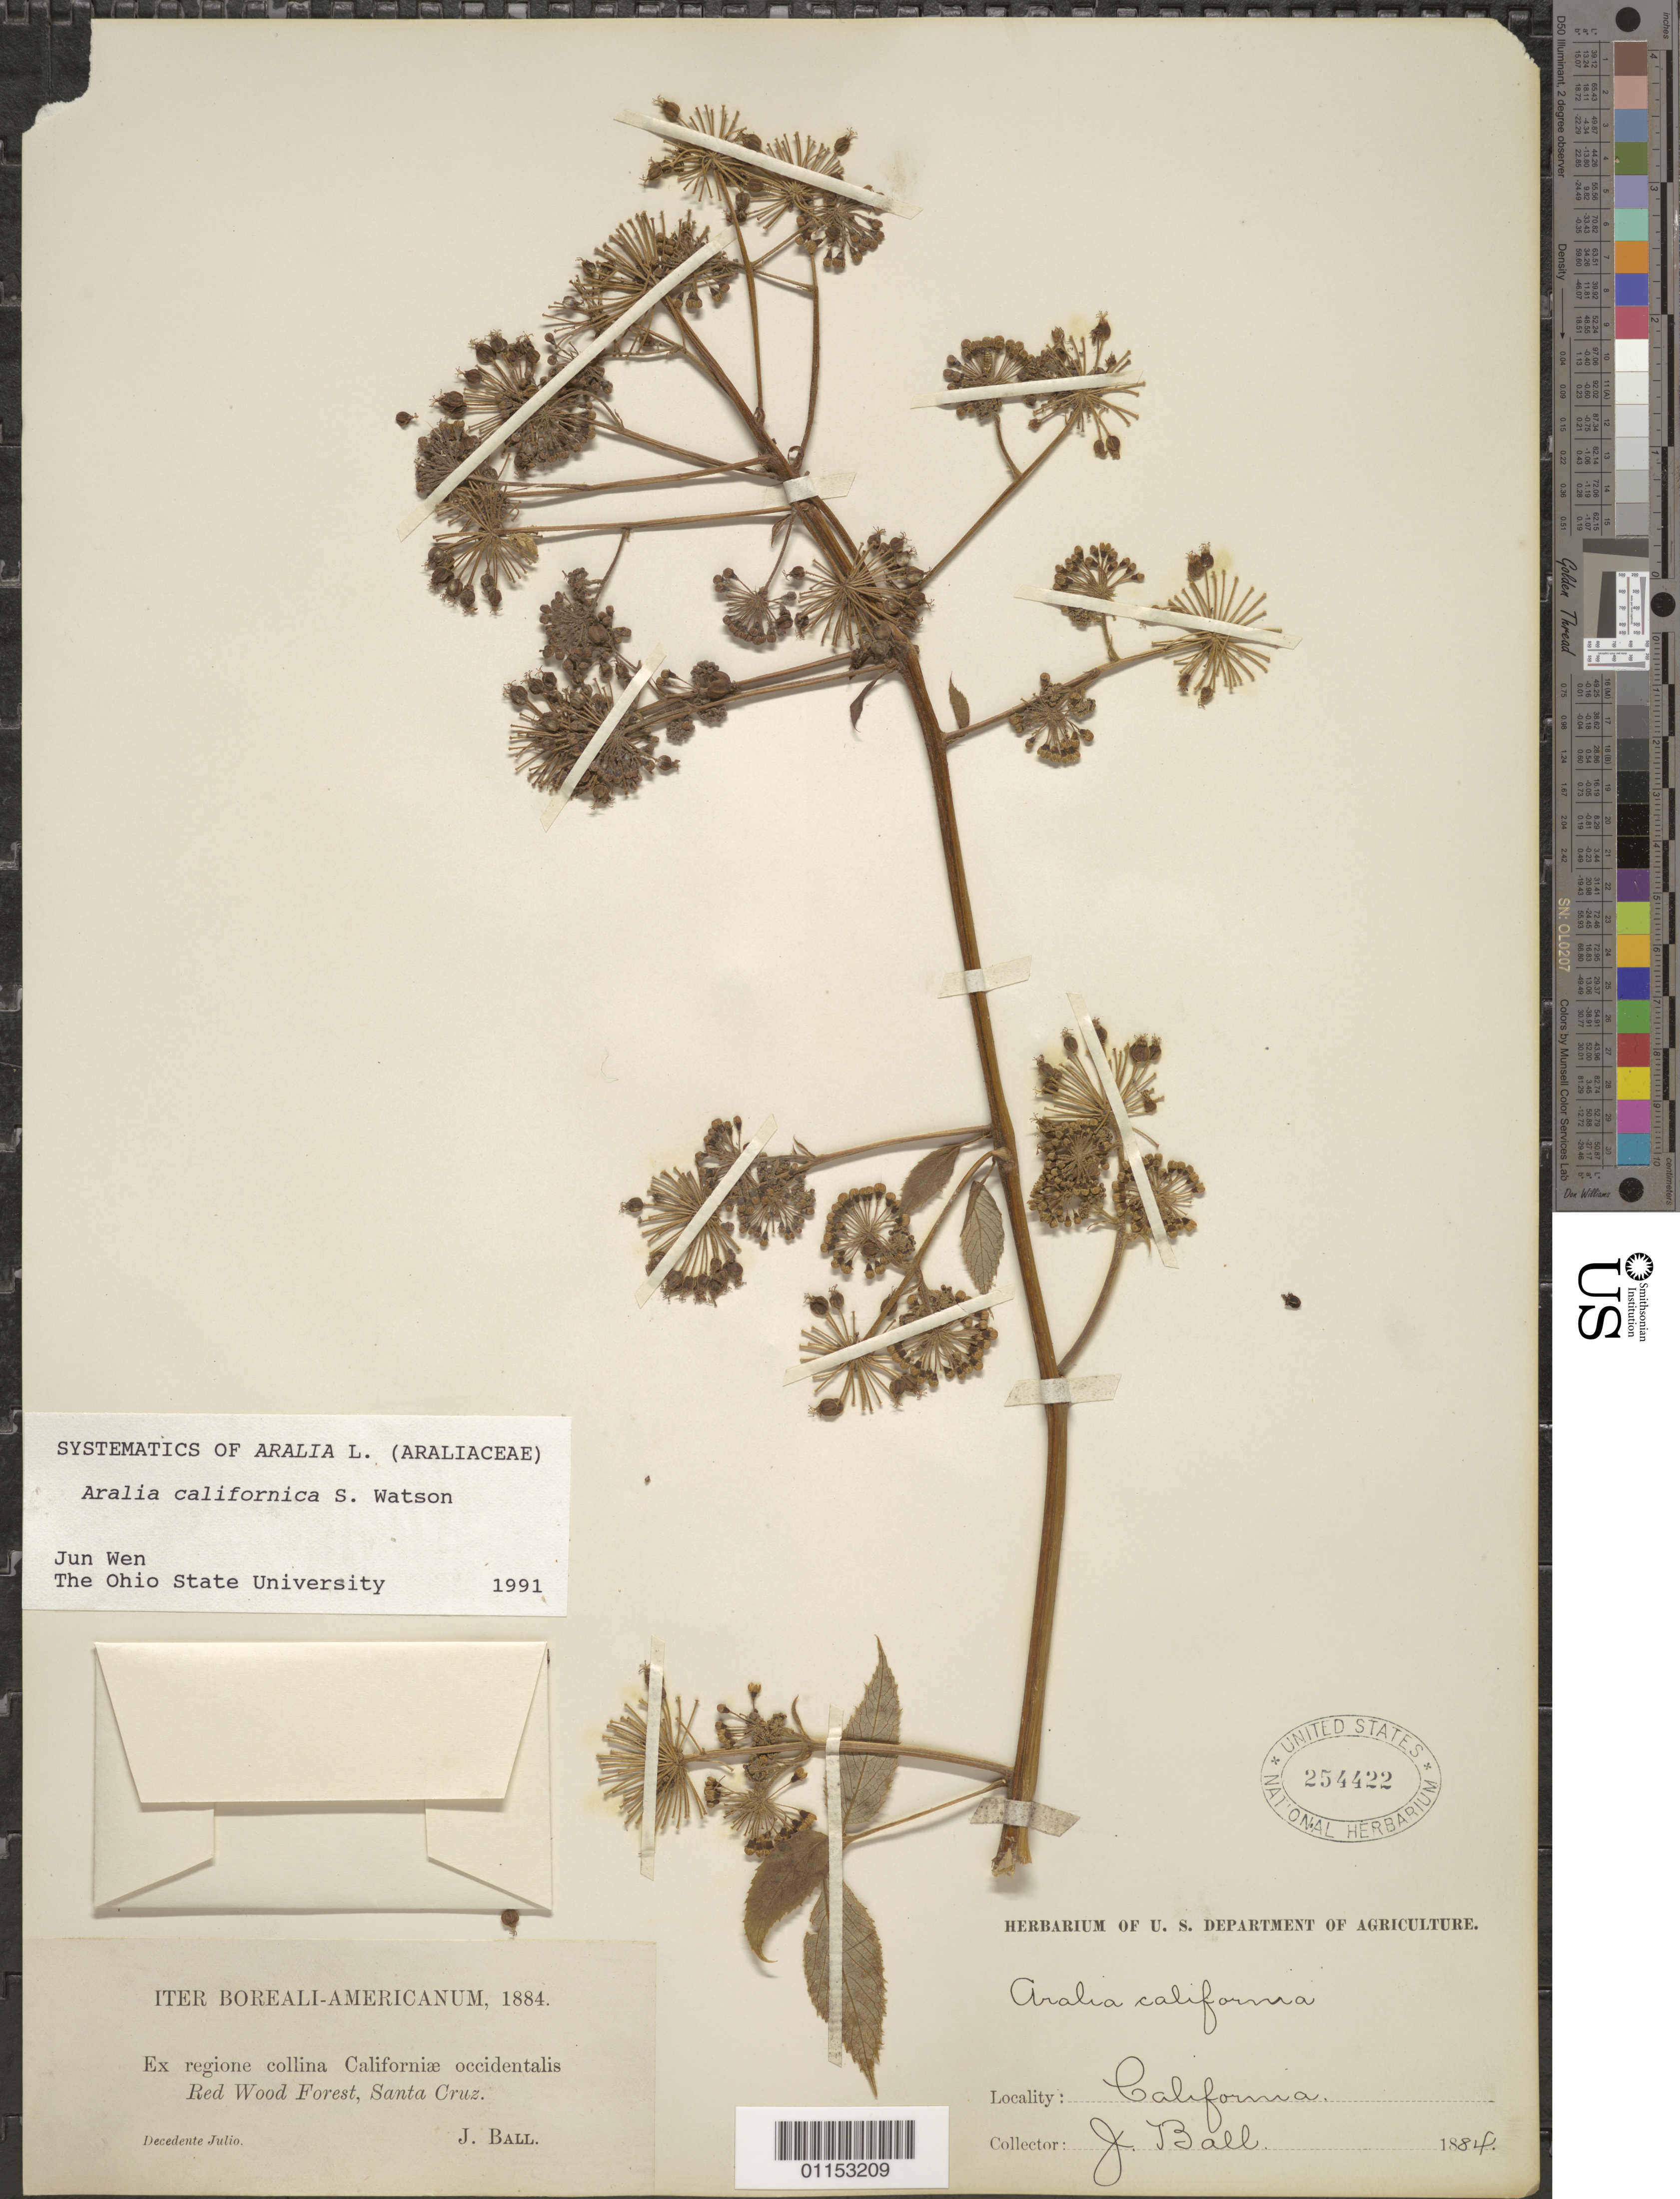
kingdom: Plantae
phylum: Tracheophyta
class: Magnoliopsida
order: Apiales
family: Araliaceae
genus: Aralia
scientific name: Aralia californica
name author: S. Watson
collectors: J. Ball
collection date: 1884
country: United States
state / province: California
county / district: Santa Cruz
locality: Red Wood Forest.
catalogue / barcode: US 254422